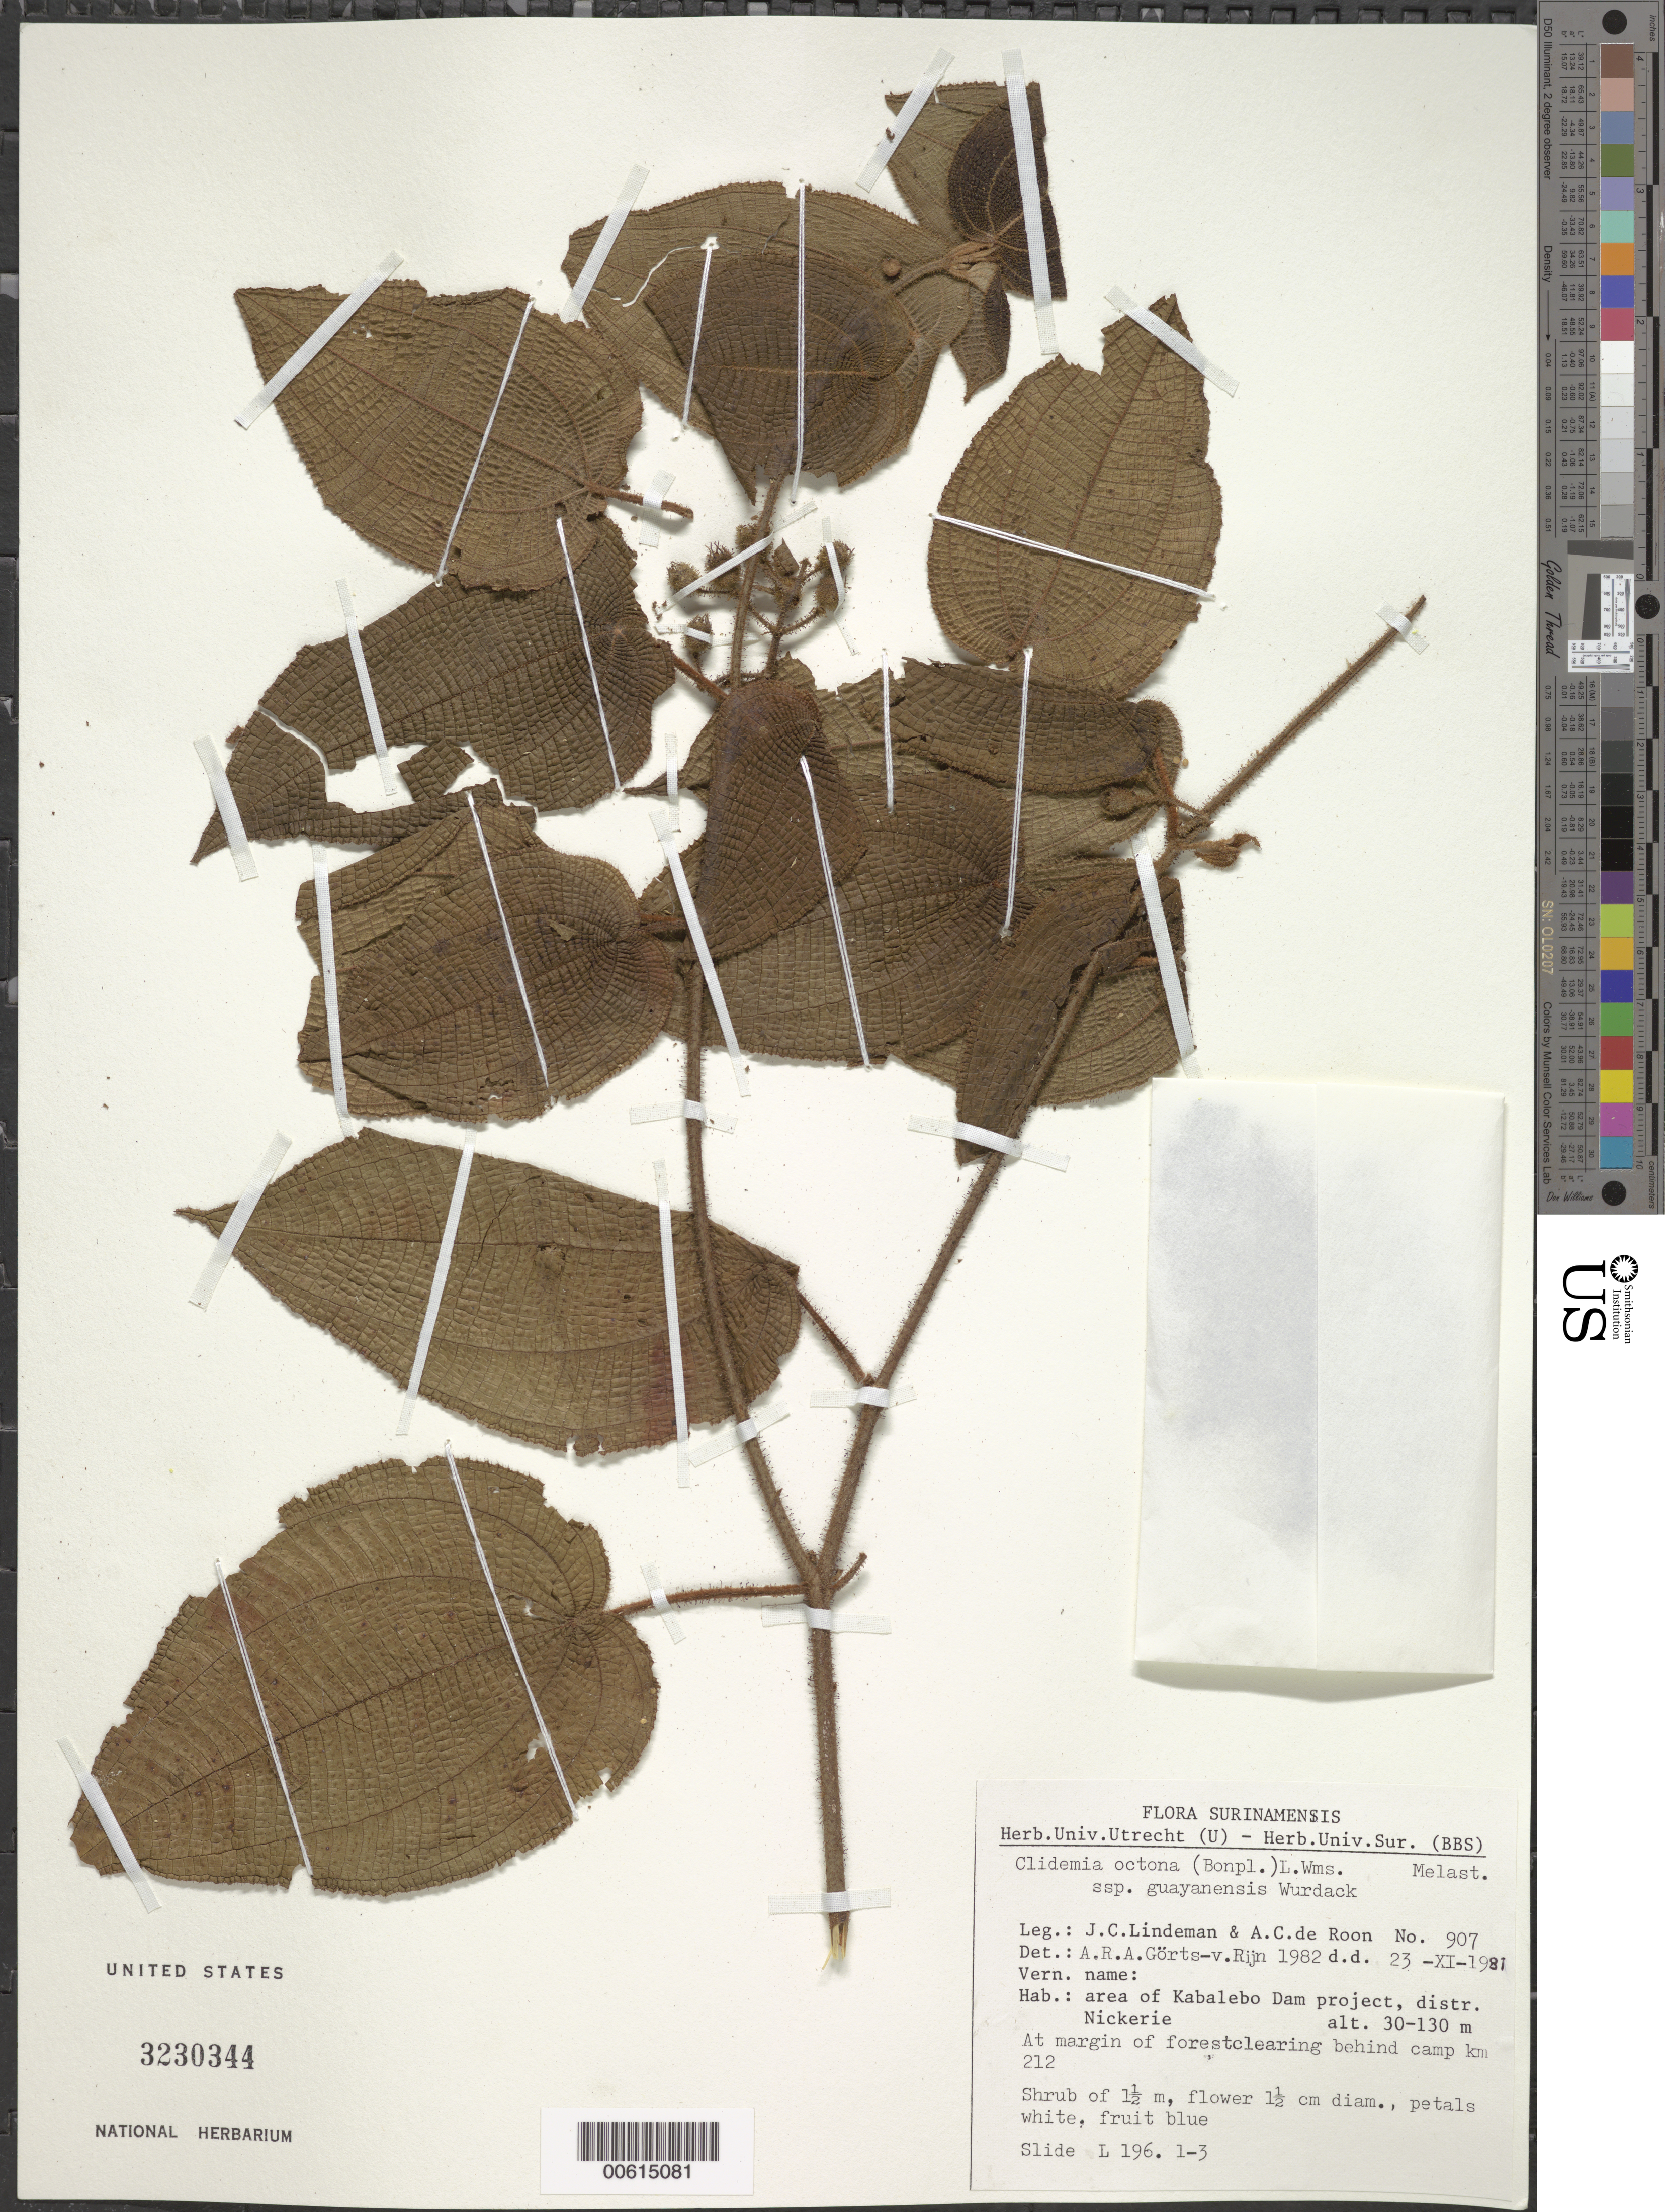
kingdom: Plantae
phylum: Tracheophyta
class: Magnoliopsida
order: Myrtales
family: Melastomataceae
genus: Clidemia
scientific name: Clidemia octona subsp. guayanensis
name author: Wurdack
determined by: Görts-van Rijn, A. R. A.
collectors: J. C. Lindeman & A. de Roon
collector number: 81 907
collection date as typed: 23-Nov-81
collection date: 1981-11-23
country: Suriname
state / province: Nickerie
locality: Kabalebo Dam project area, behind camp, km 212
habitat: Margin of forest clearing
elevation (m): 30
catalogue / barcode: US 3230344